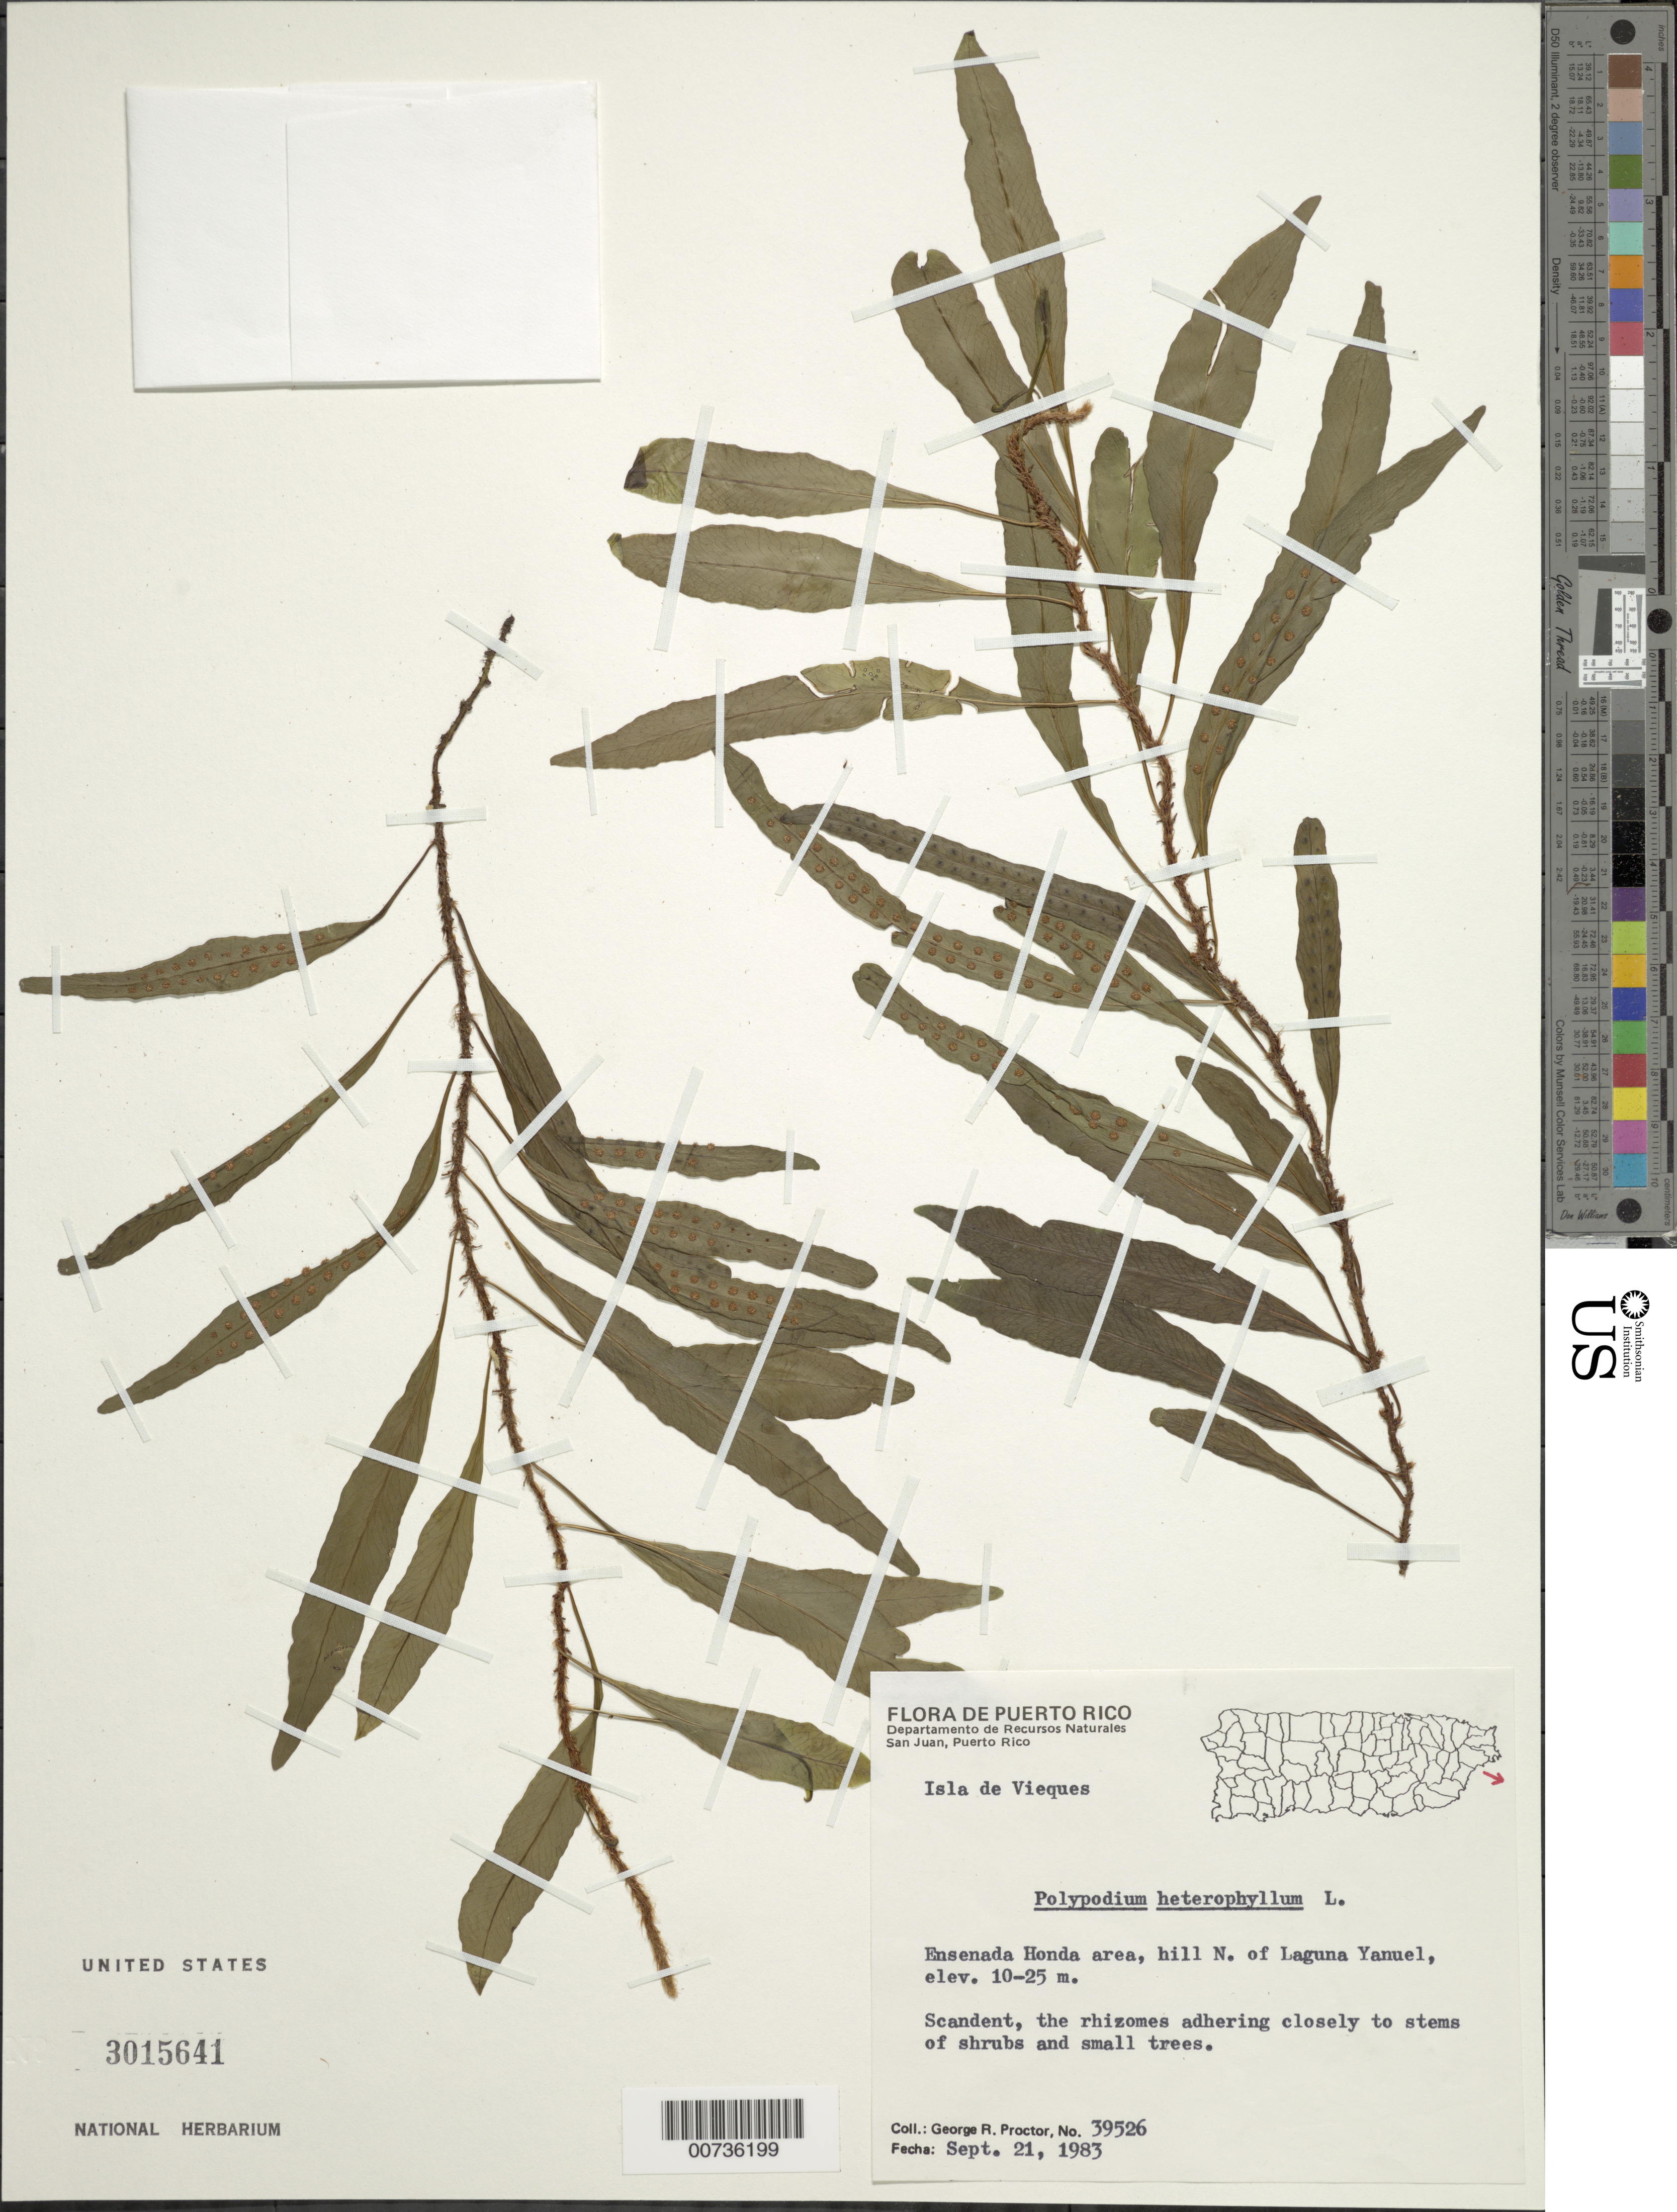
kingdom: Plantae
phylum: Tracheophyta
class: Polypodiopsida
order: Polypodiales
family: Polypodiaceae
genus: Microgramma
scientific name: Microgramma heterophylla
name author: (L.) Wherry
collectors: G. R. Proctor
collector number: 39526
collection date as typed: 21 Sep 1983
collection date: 1983-09-21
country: Puerto Rico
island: Vieques I.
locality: Ensenada Honda area, Hill N. of Laguna Yanuel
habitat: Scandent, the rhizomes adhering closely to stems of shrubs and small trees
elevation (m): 10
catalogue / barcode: US 3015641